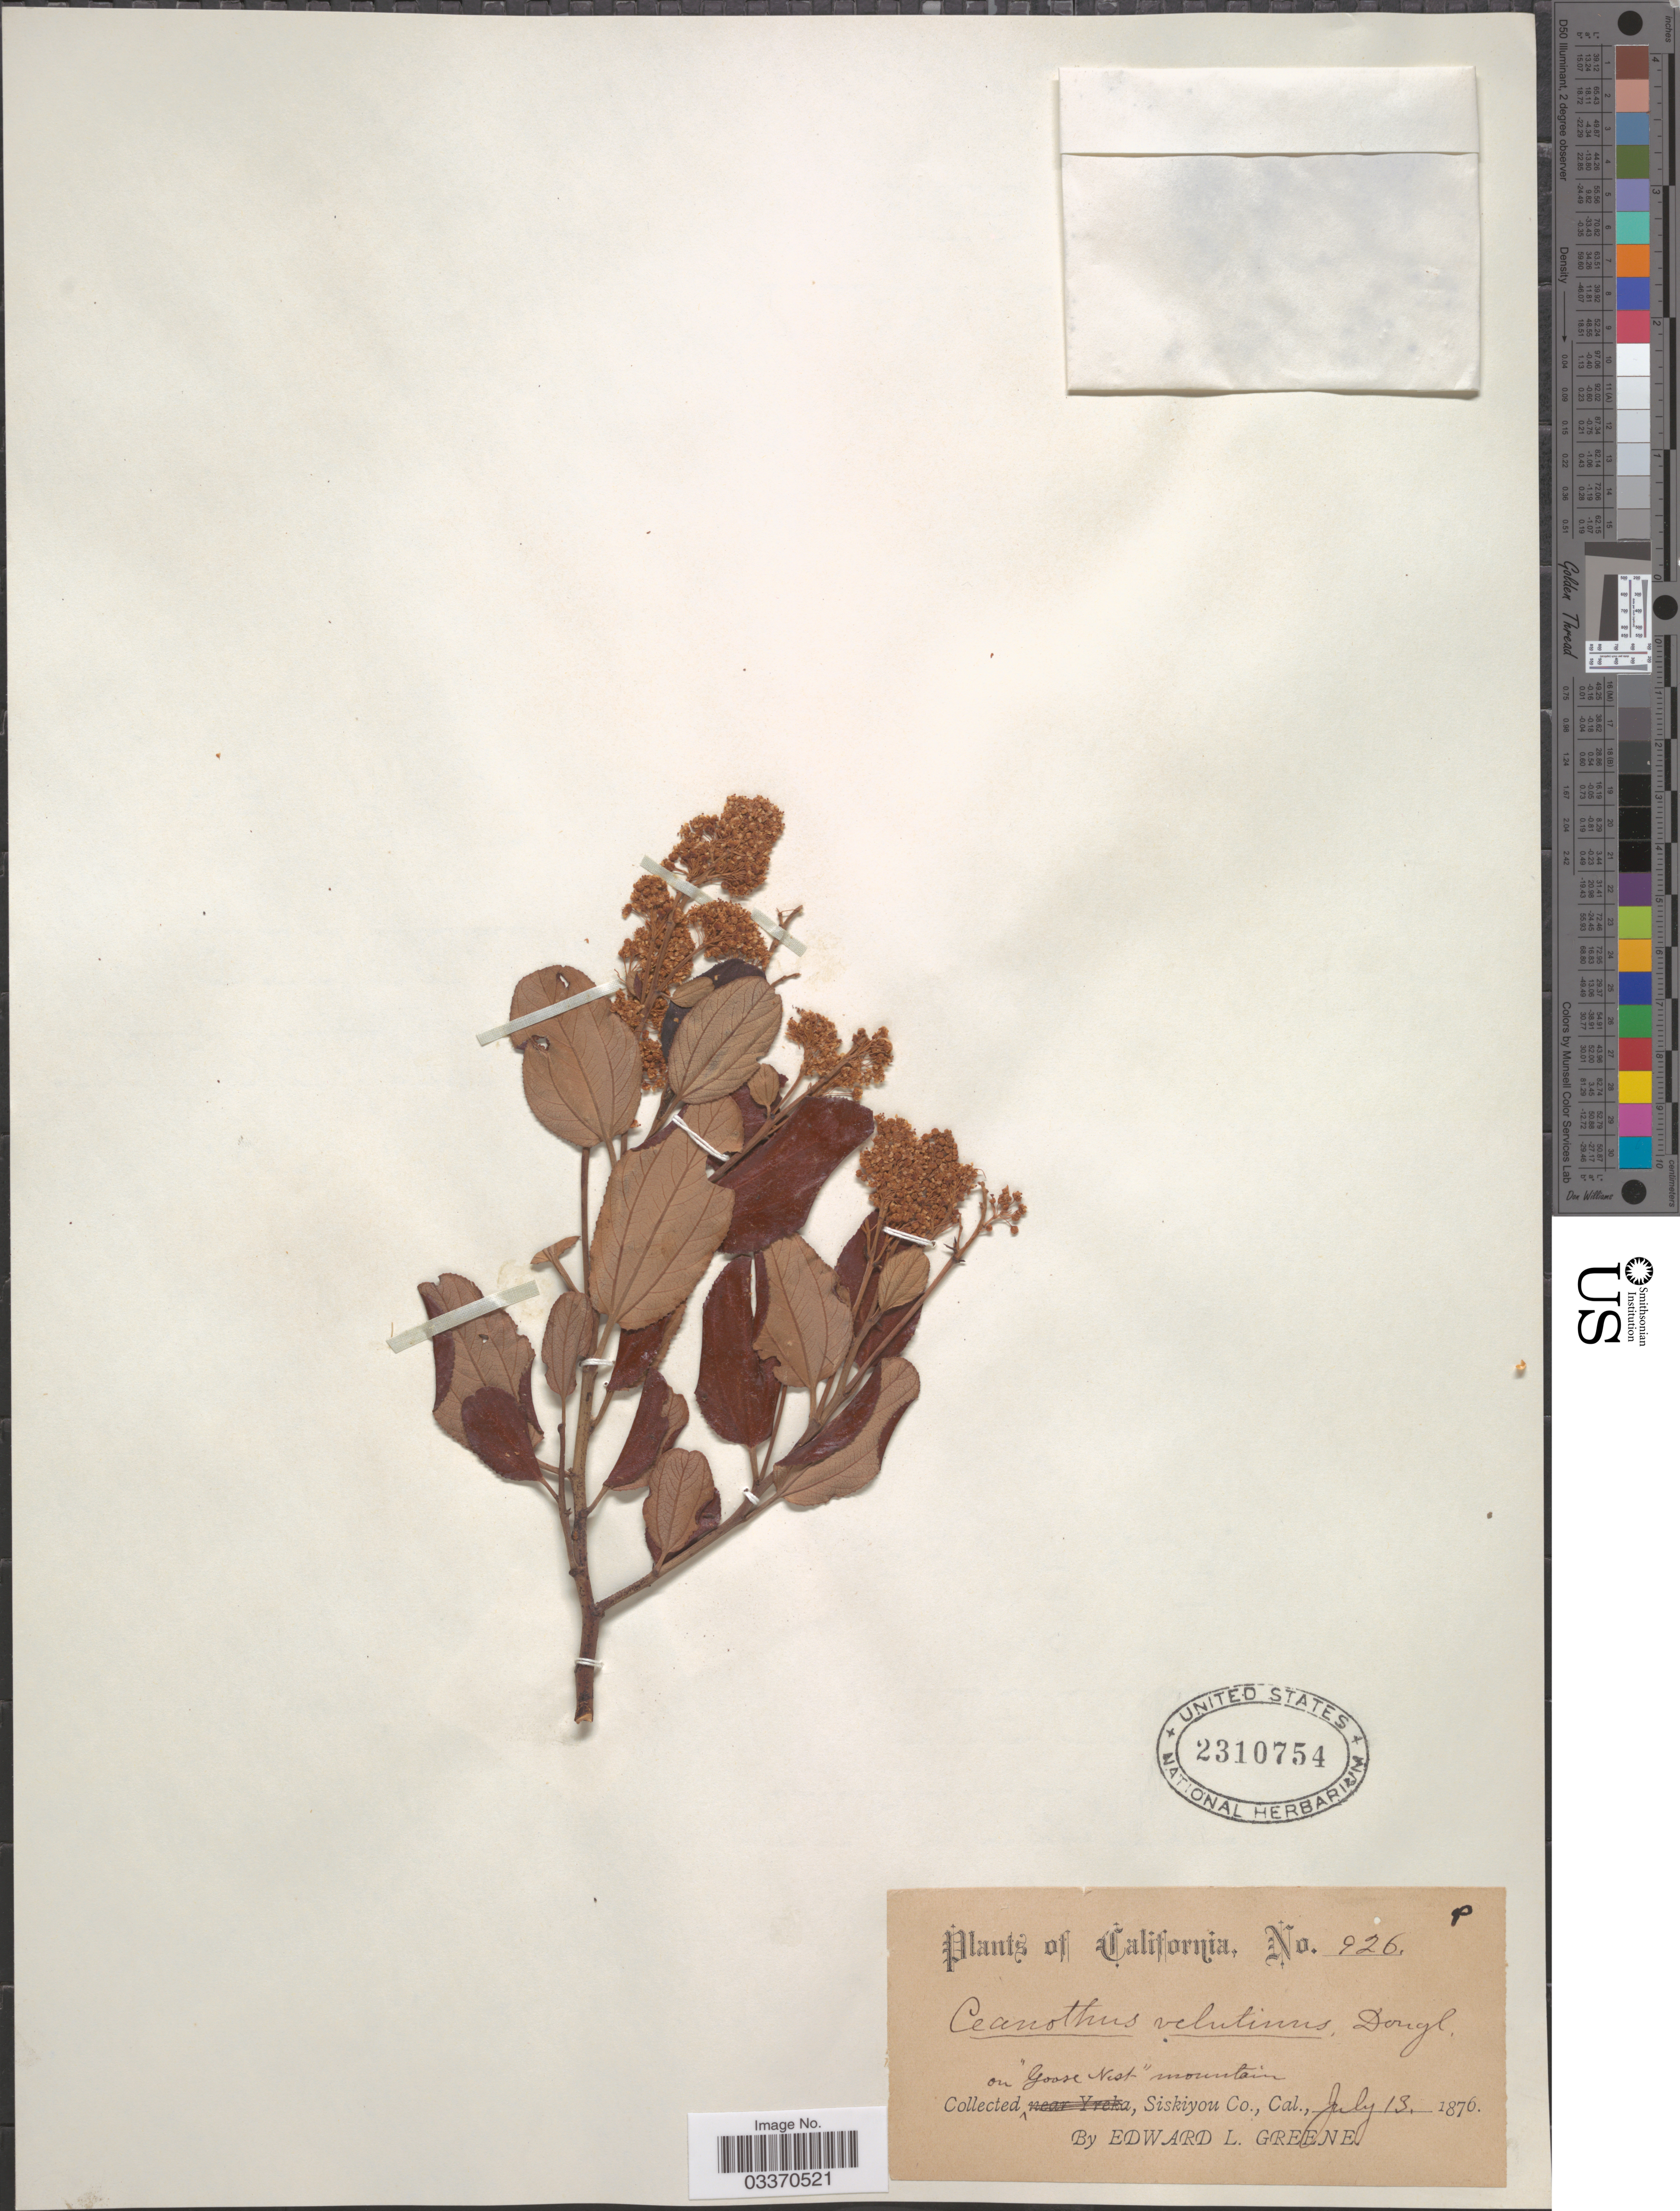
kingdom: Plantae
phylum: Tracheophyta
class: Magnoliopsida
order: Rosales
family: Rhamnaceae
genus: Ceanothus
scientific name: Ceanothus velutinus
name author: Douglas ex Hook.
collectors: E. L. Greene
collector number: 926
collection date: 1876-07-13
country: United States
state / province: California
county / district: Siskiyou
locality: On "Goose Nest" mountain, Siskiyou Co.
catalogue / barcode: US 2310754